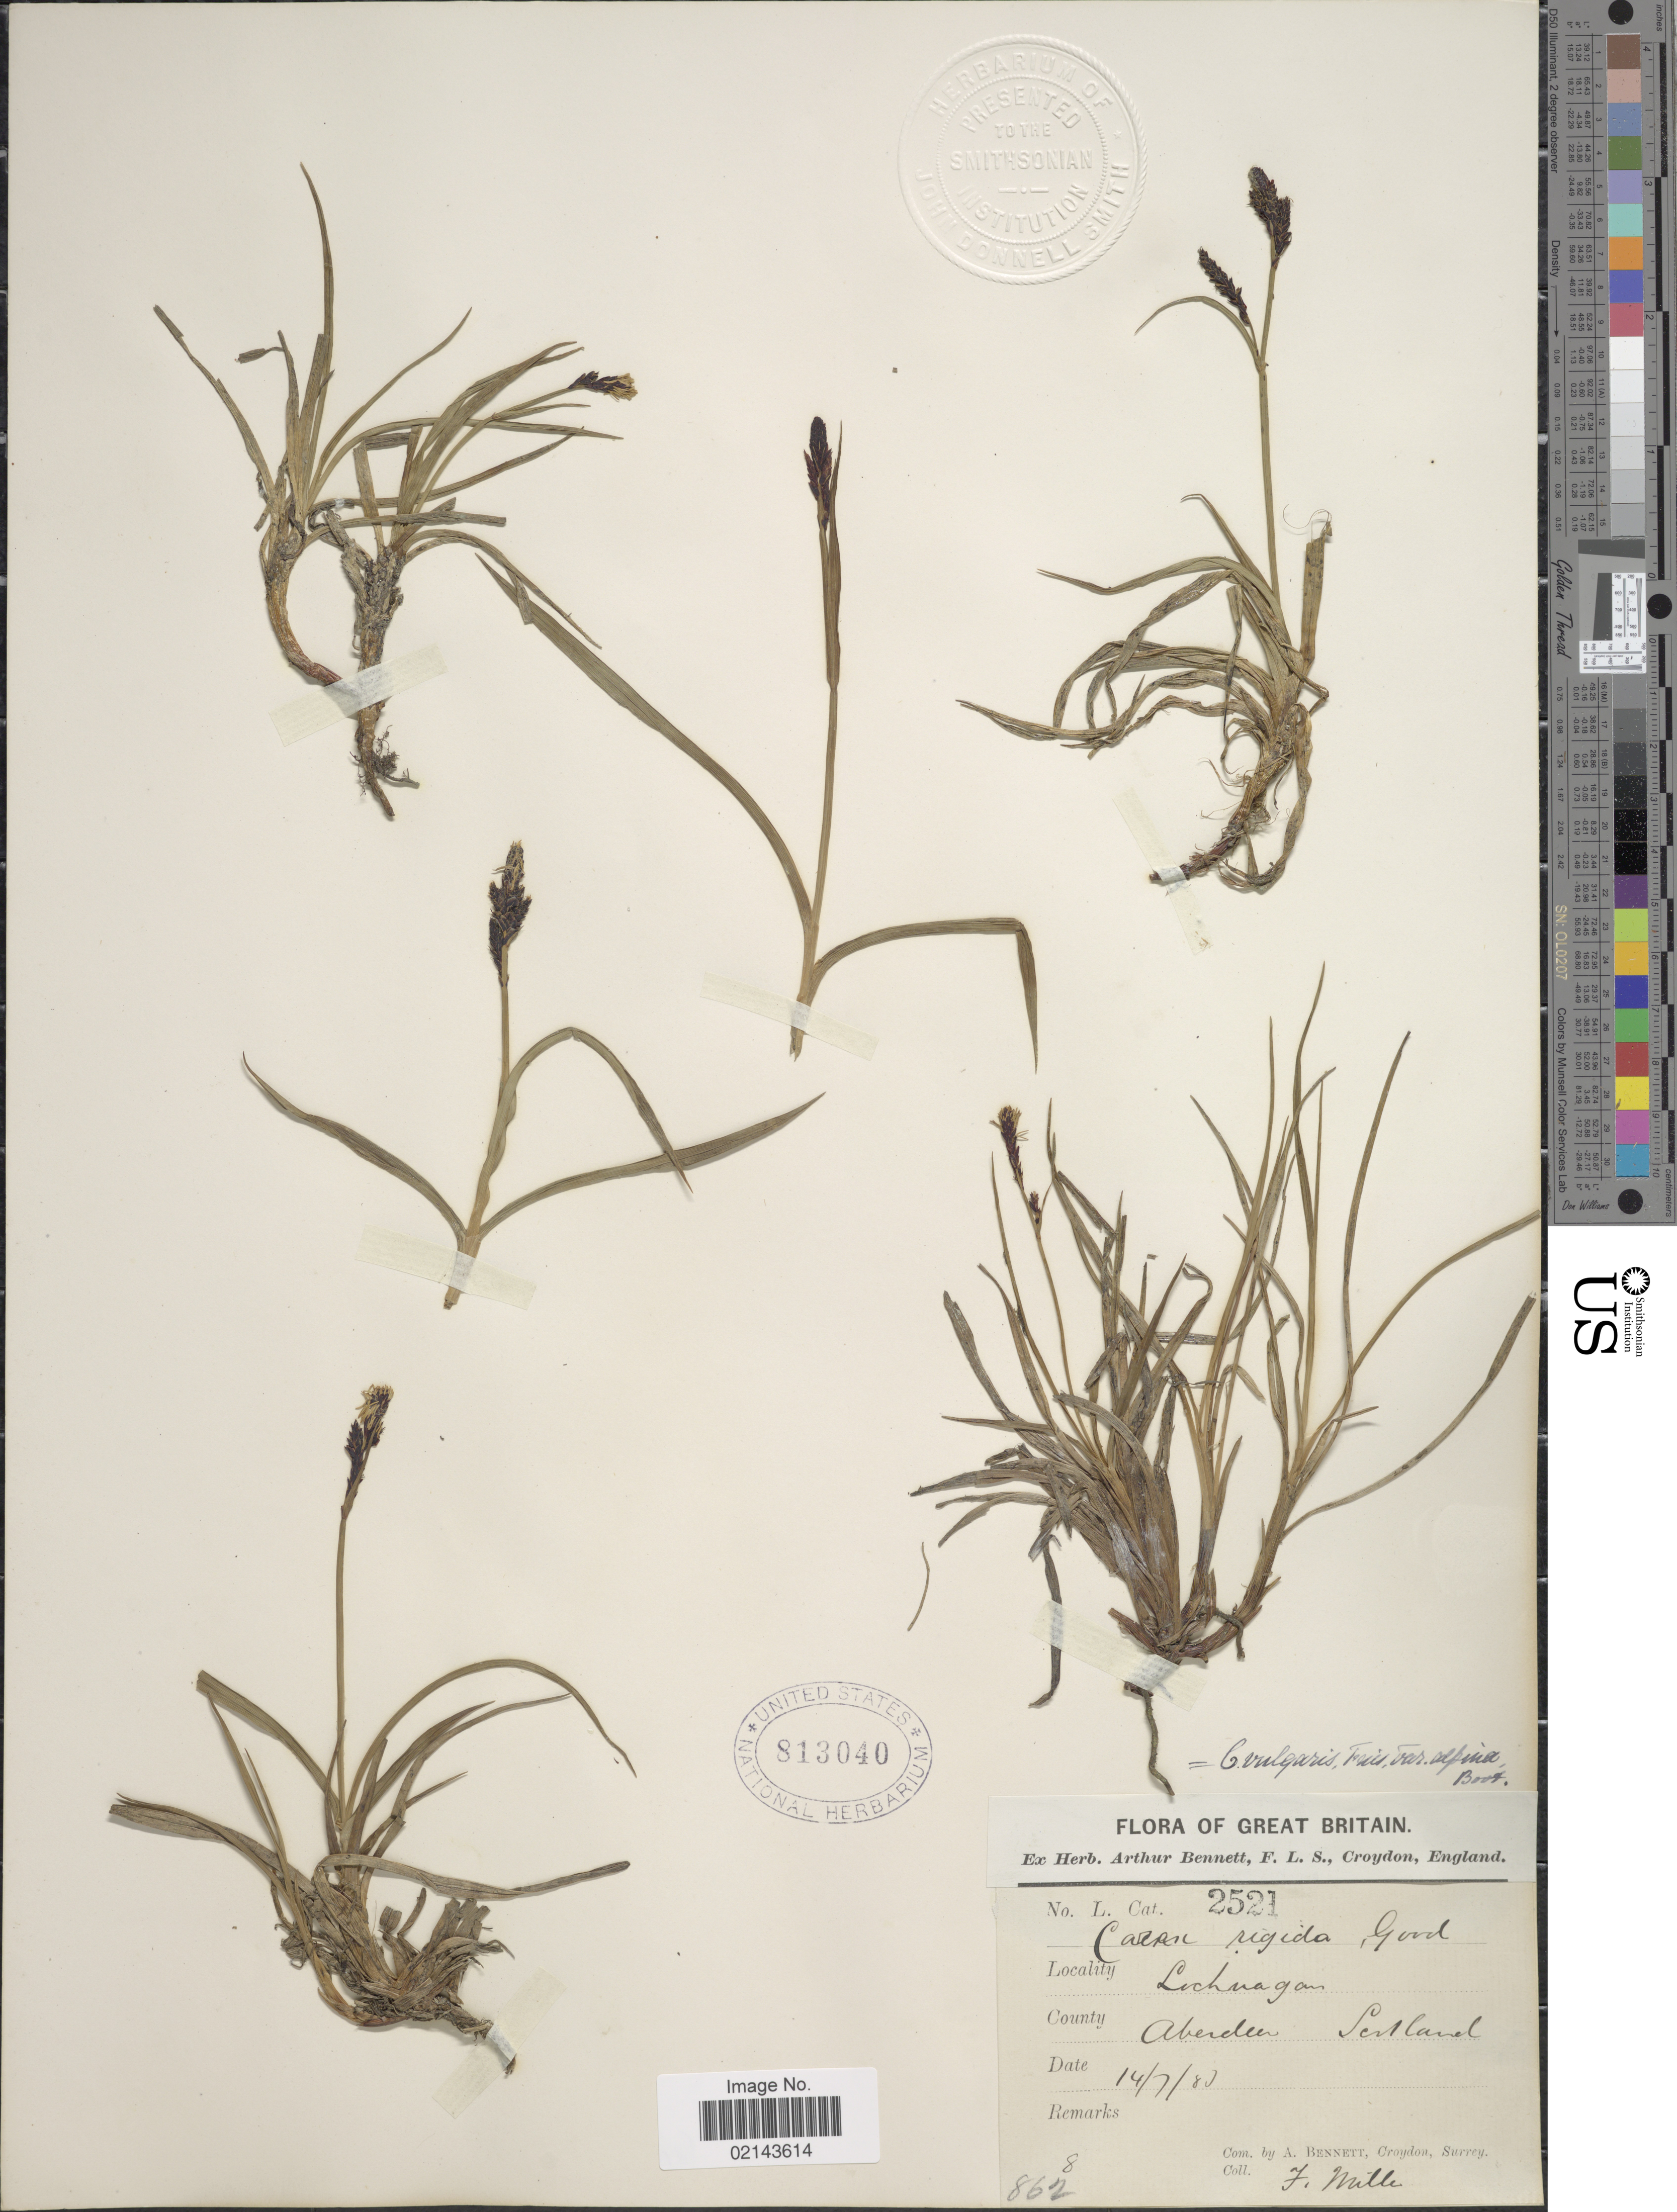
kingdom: Plantae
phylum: Tracheophyta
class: Liliopsida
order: Poales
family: Cyperaceae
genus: Carex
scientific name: Carex dacica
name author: Heuff.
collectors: A. Bennett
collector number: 2521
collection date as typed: Transcribed d/m/y: 14/7/83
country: United Kingdom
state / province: Scotland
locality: Great Britain, Lichuagan, County Aberdeen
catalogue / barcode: US 813040